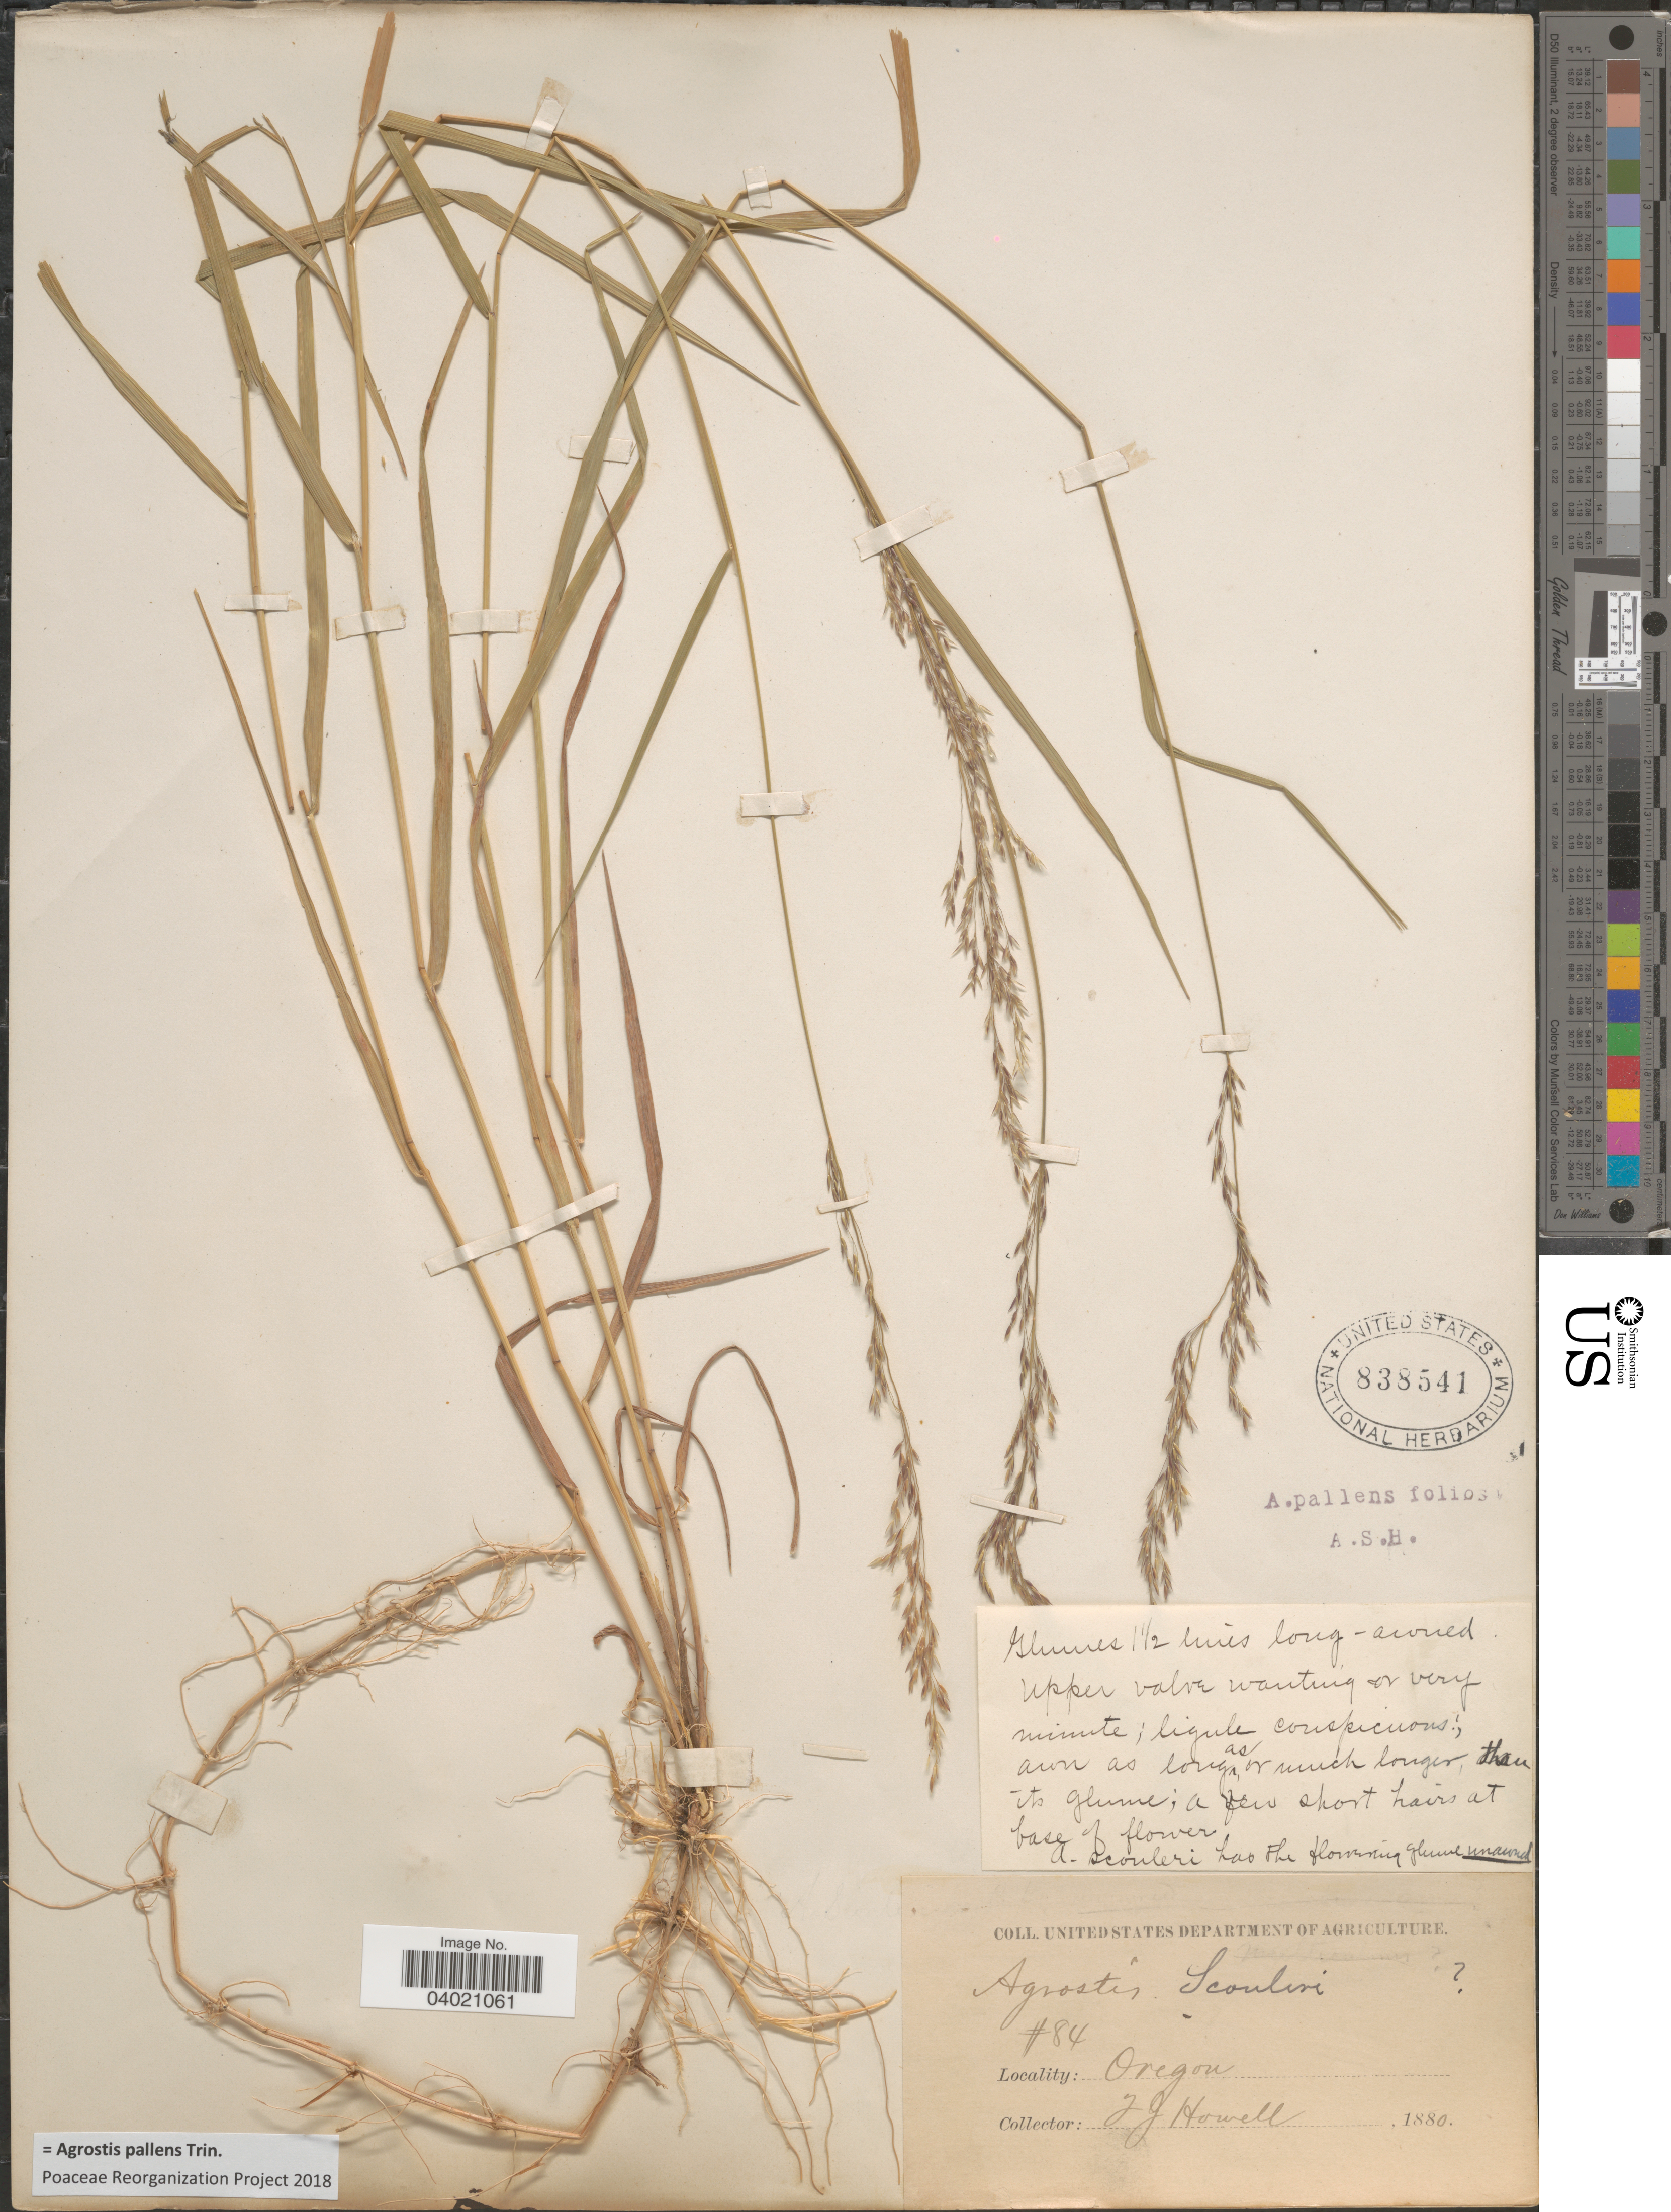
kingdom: Plantae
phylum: Tracheophyta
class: Liliopsida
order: Poales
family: Poaceae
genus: Agrostis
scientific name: Agrostis pallens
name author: Trin.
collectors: T. J. Howell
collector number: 84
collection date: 1880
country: United States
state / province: Oregon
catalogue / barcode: US 838541